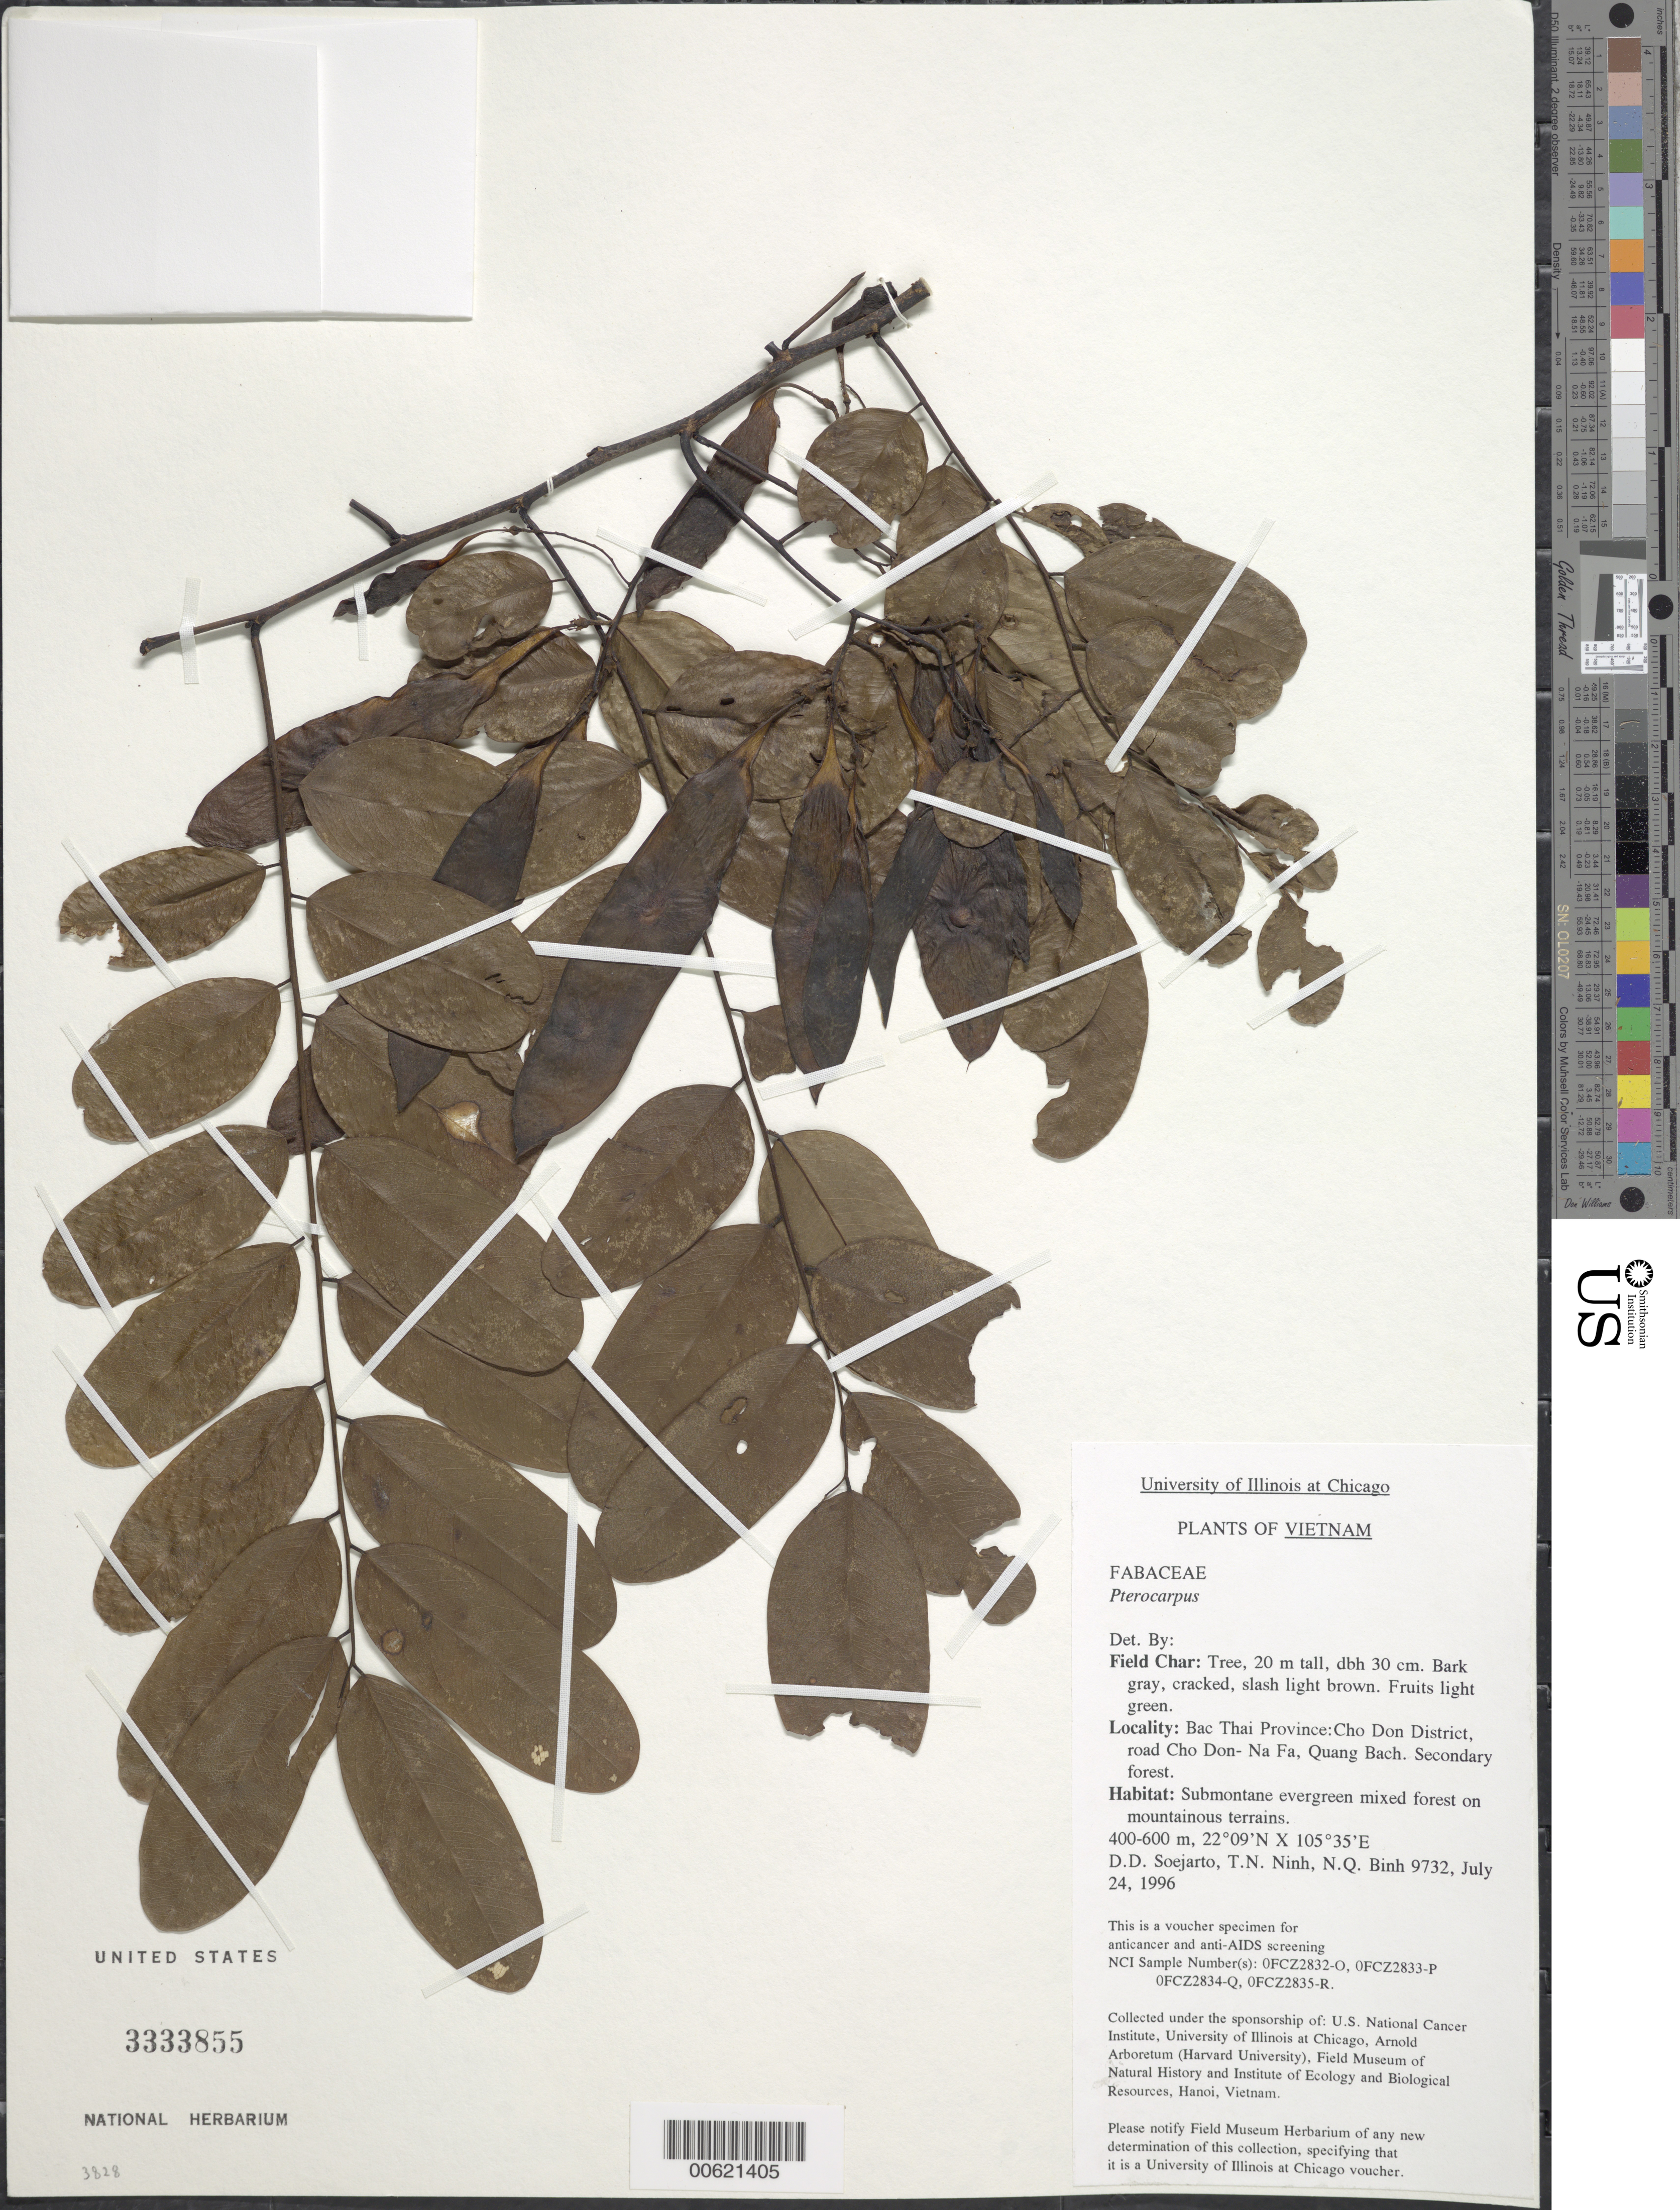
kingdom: Plantae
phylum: Tracheophyta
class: Magnoliopsida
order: Fabales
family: Fabaceae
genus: Pterocarpus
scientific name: Pterocarpus sp.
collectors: T. N. Ninh & N. Binh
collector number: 9732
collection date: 1996-07-24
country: Vietnam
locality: Bac Thai Province: Cho Don District, road Cho Don- Na Fa, Quang Bach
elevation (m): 400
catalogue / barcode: US 3333855